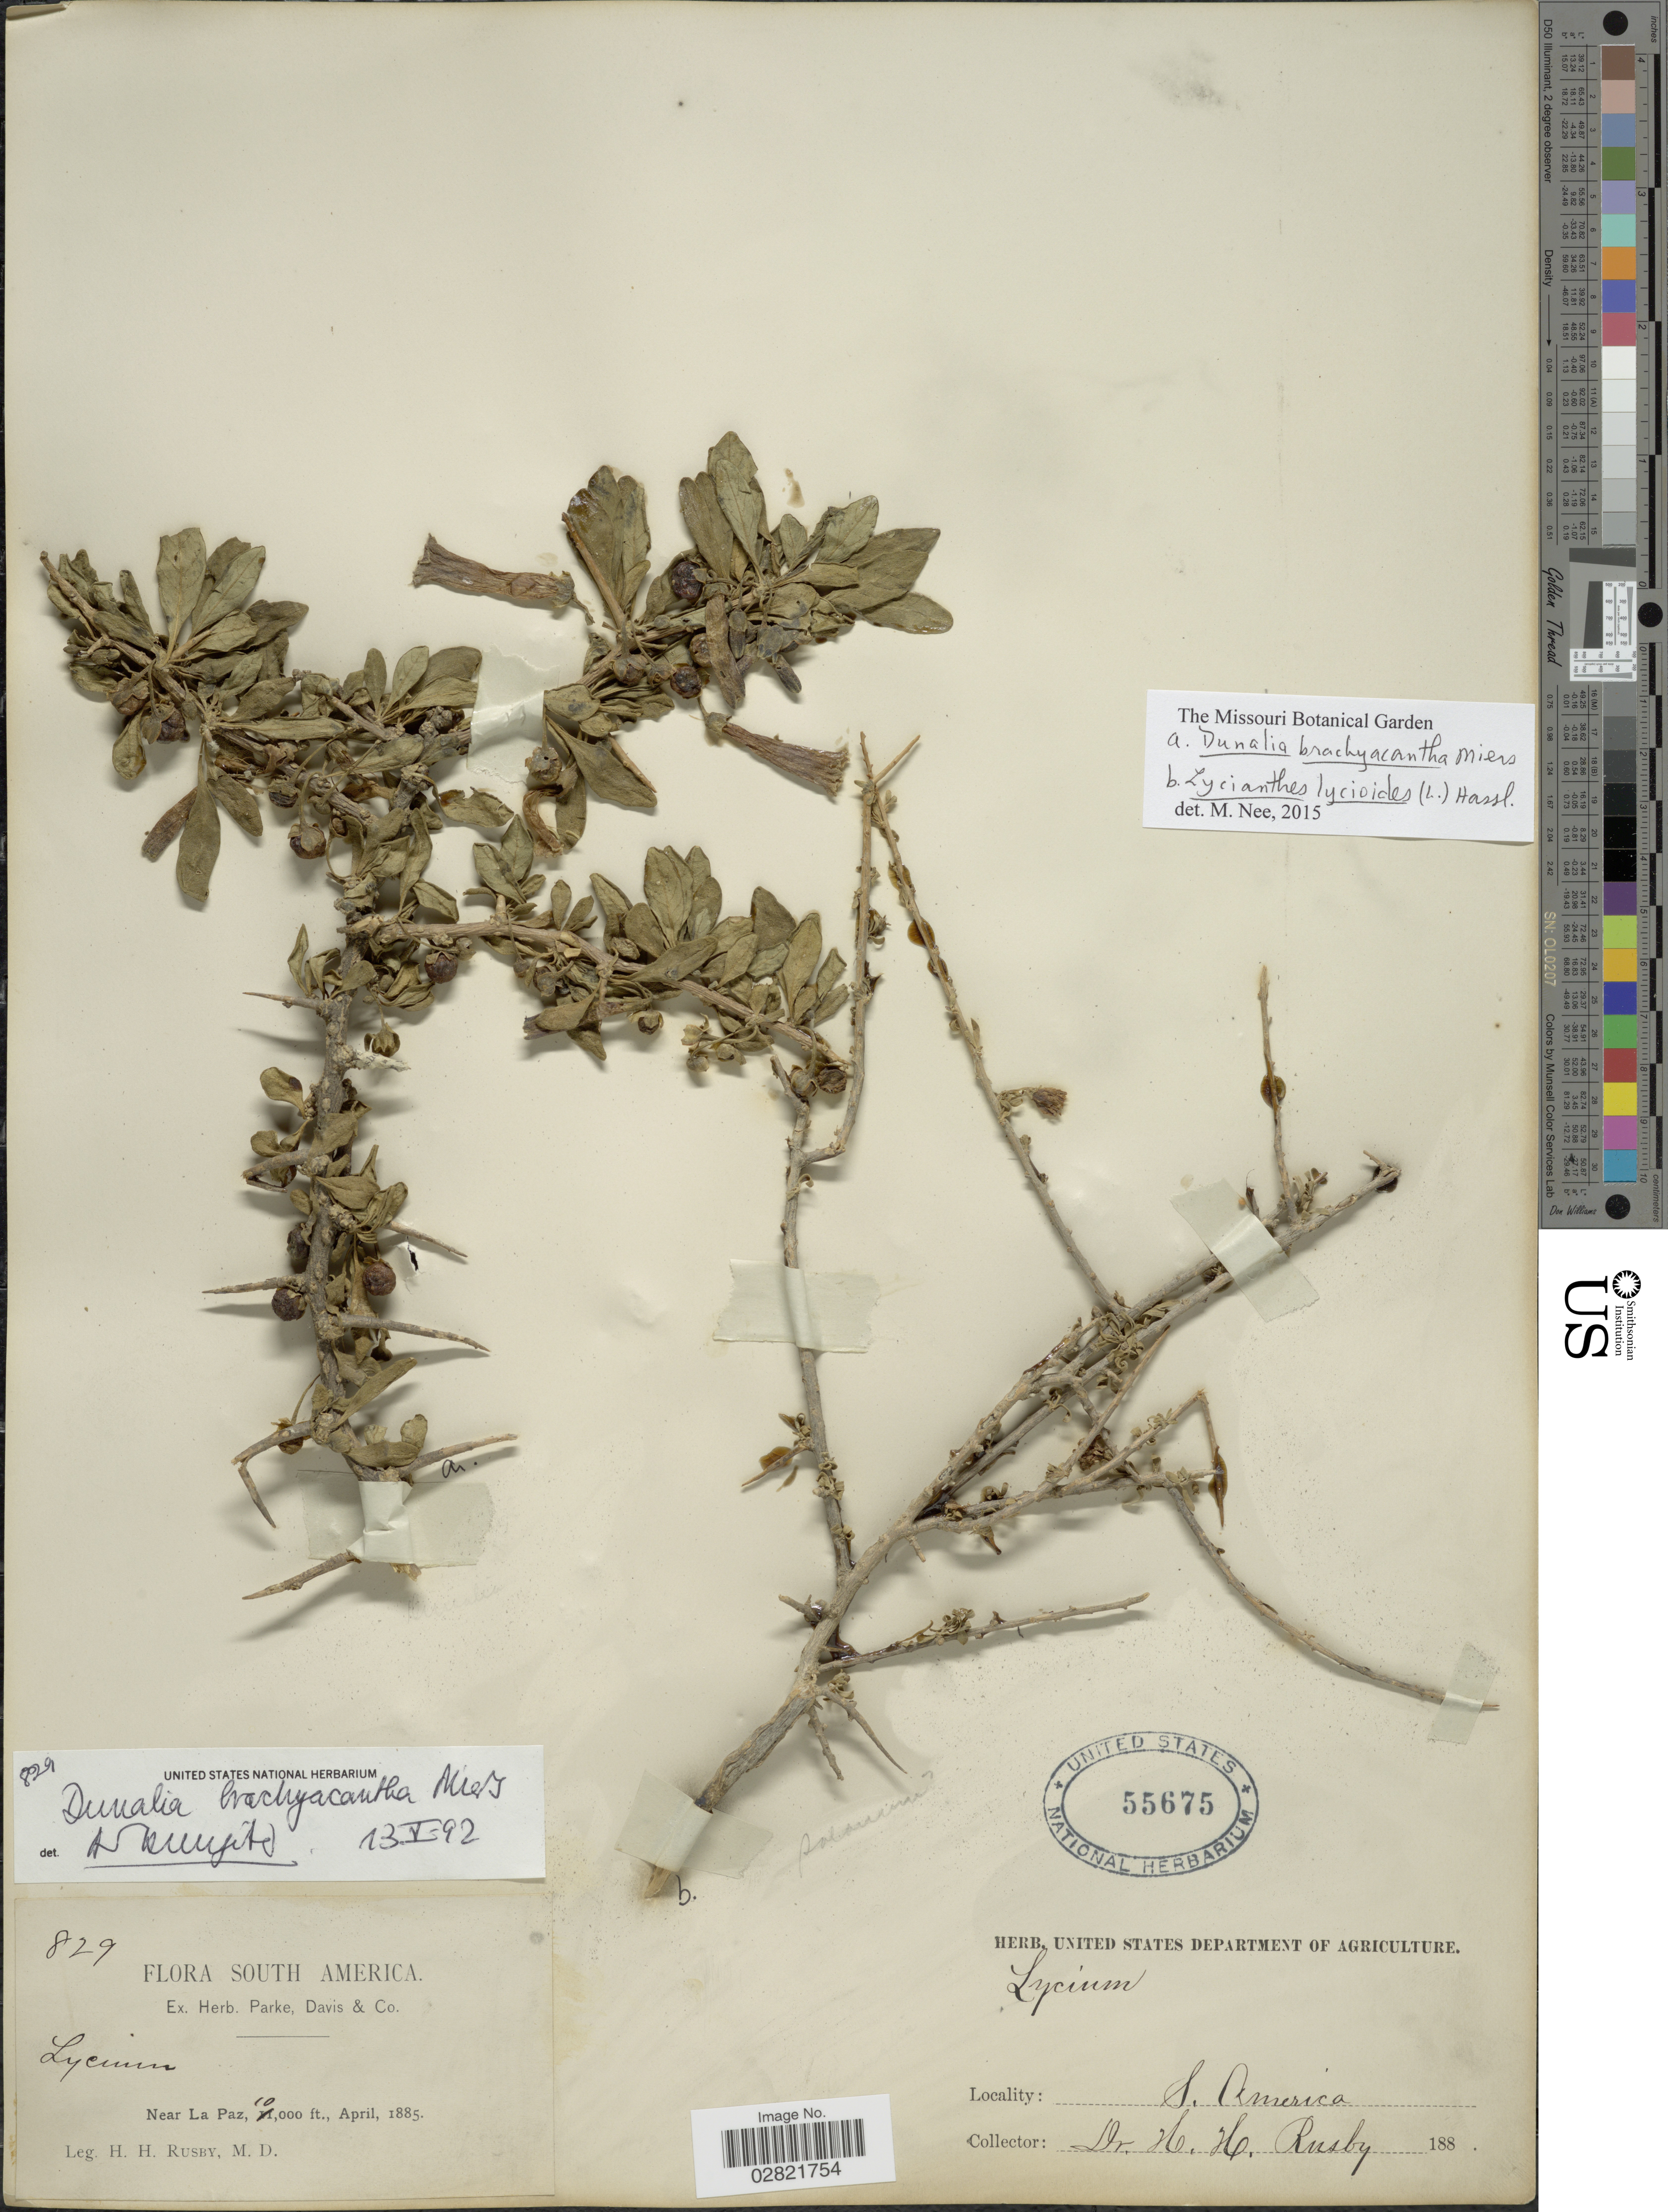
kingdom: Plantae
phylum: Tracheophyta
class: Magnoliopsida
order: Solanales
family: Solanaceae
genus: Dunalia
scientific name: Dunalia brachyacantha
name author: Miers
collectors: H. H. Rusby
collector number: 829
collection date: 1885-04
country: Bolivia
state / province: La Paz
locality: Near La Paz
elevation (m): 3048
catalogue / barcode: US 55675